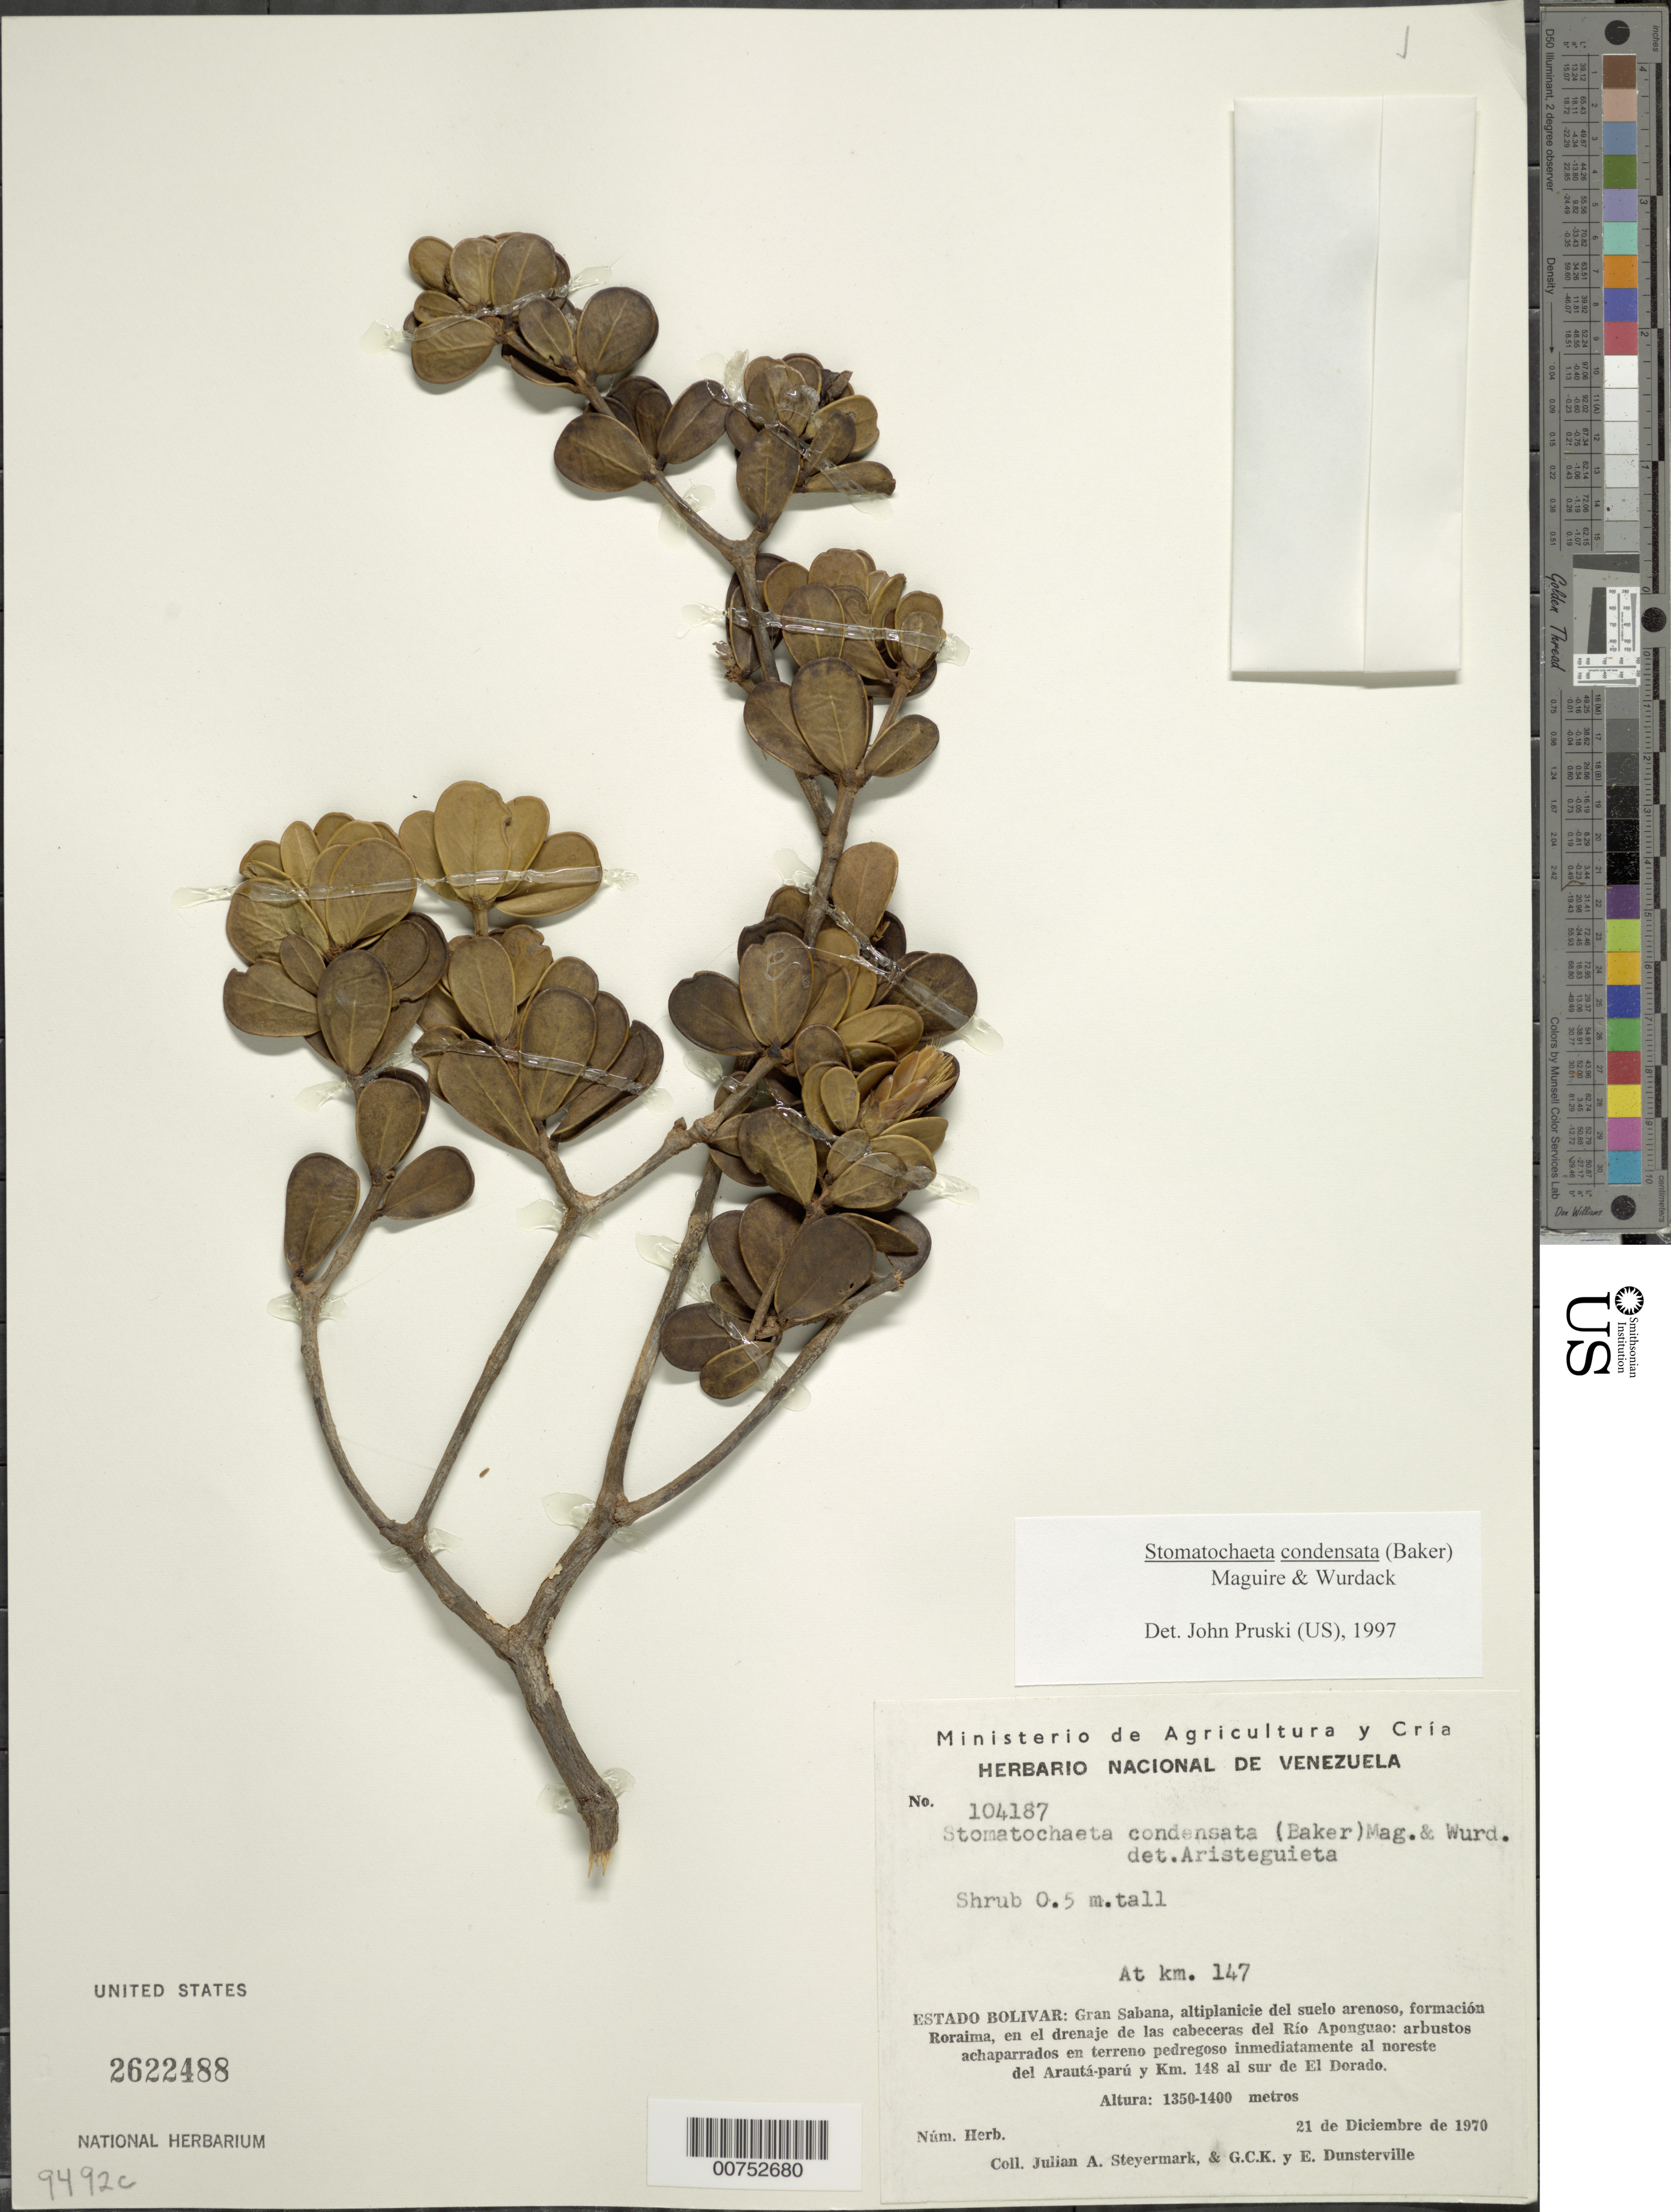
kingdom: Plantae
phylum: Tracheophyta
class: Magnoliopsida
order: Asterales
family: Asteraceae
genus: Stomatochaeta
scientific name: Stomatochaeta condensata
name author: (Baker) Maguire & Wurdack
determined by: Pruski, J. F.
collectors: J. Steyermark, G. C. K. Dunsterville & E. Dunsterville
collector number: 104187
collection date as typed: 21-Dec-70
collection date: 1970-12-21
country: Venezuela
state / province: Bolívar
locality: Gran Sabana, formacion Roraima, Río Aponguao; a lo largo del Arautá-parú, alrededores del km 148 al sur de El Dorado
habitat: Altiplanicie de suelo arenoso, formación Roraima en el drenaje de las cabeceras del río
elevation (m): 1350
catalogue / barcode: US 2622488